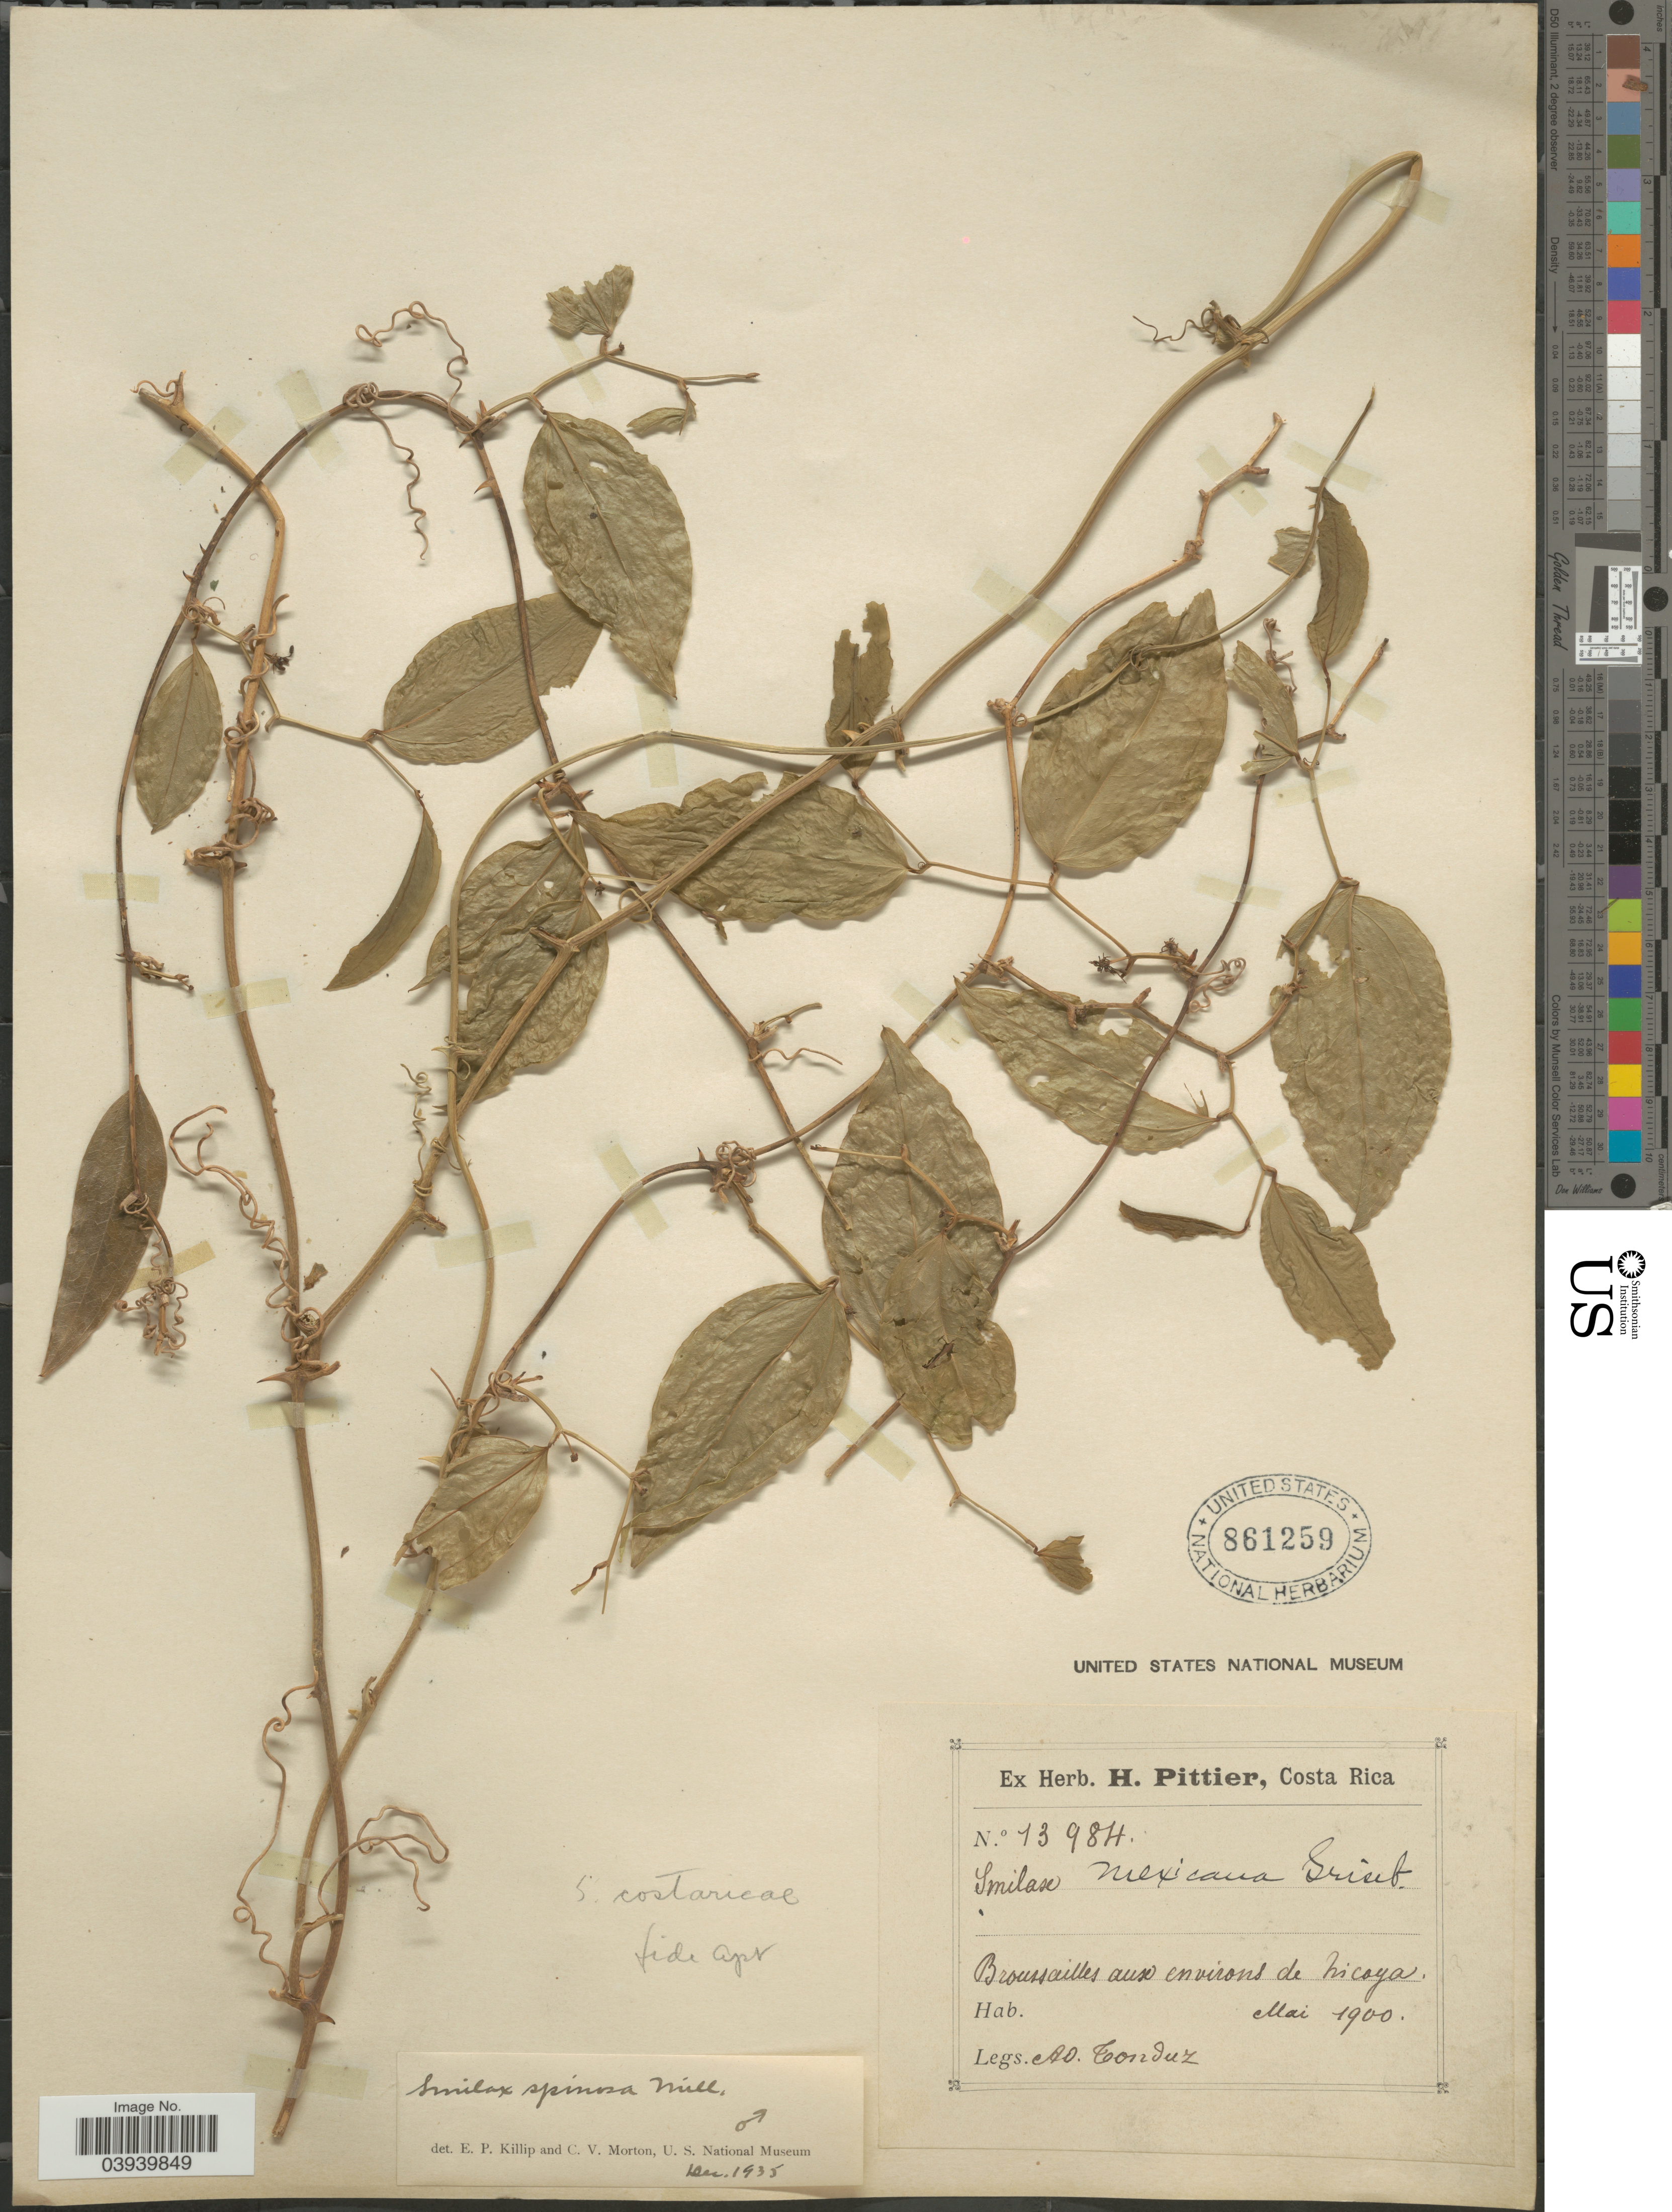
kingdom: Plantae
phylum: Tracheophyta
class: Liliopsida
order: Liliales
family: Smilacaceae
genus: Smilax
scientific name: Smilax spinosa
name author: Mill.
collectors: A. Tonduz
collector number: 13984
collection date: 1900-05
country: Costa Rica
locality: Broussailles aux environs de Nicoya.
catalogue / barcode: US 861259